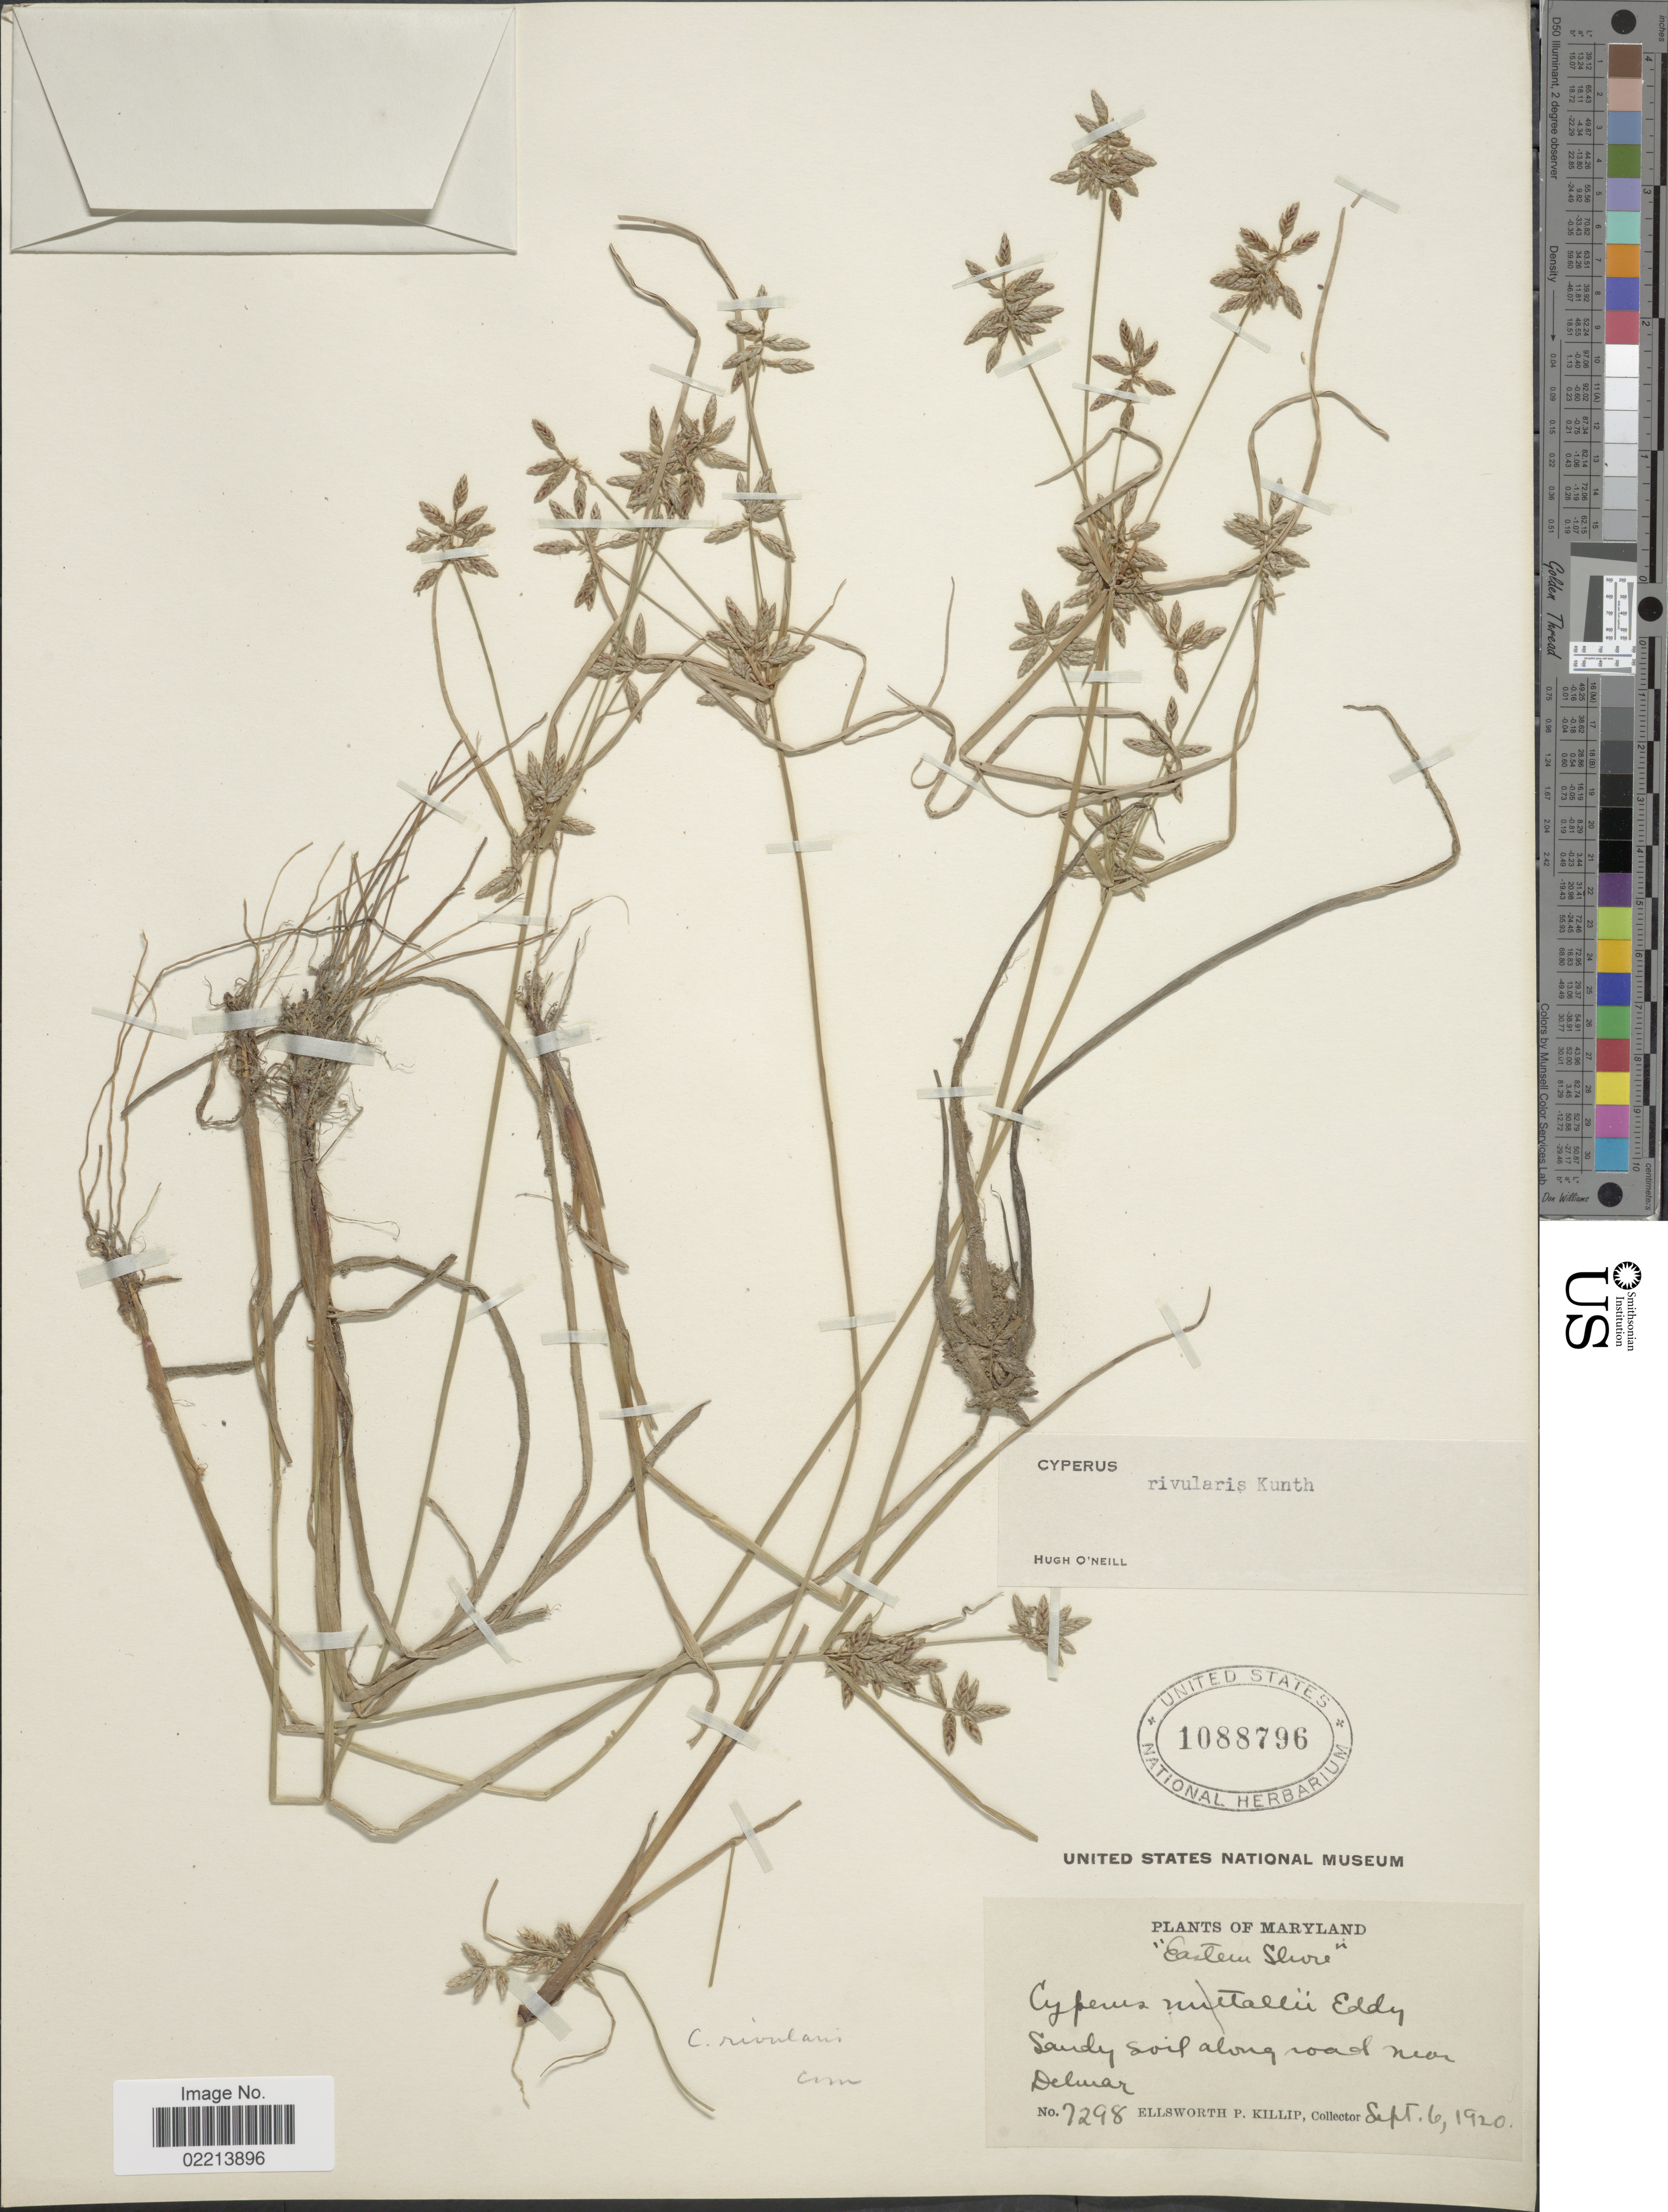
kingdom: Plantae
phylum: Tracheophyta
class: Liliopsida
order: Poales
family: Cyperaceae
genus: Cyperus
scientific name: Cyperus bipartitus Torr.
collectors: E. P. Killip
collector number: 7298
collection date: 1920-09-06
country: United States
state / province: Maryland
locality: Eastern Glove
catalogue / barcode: US 1088796